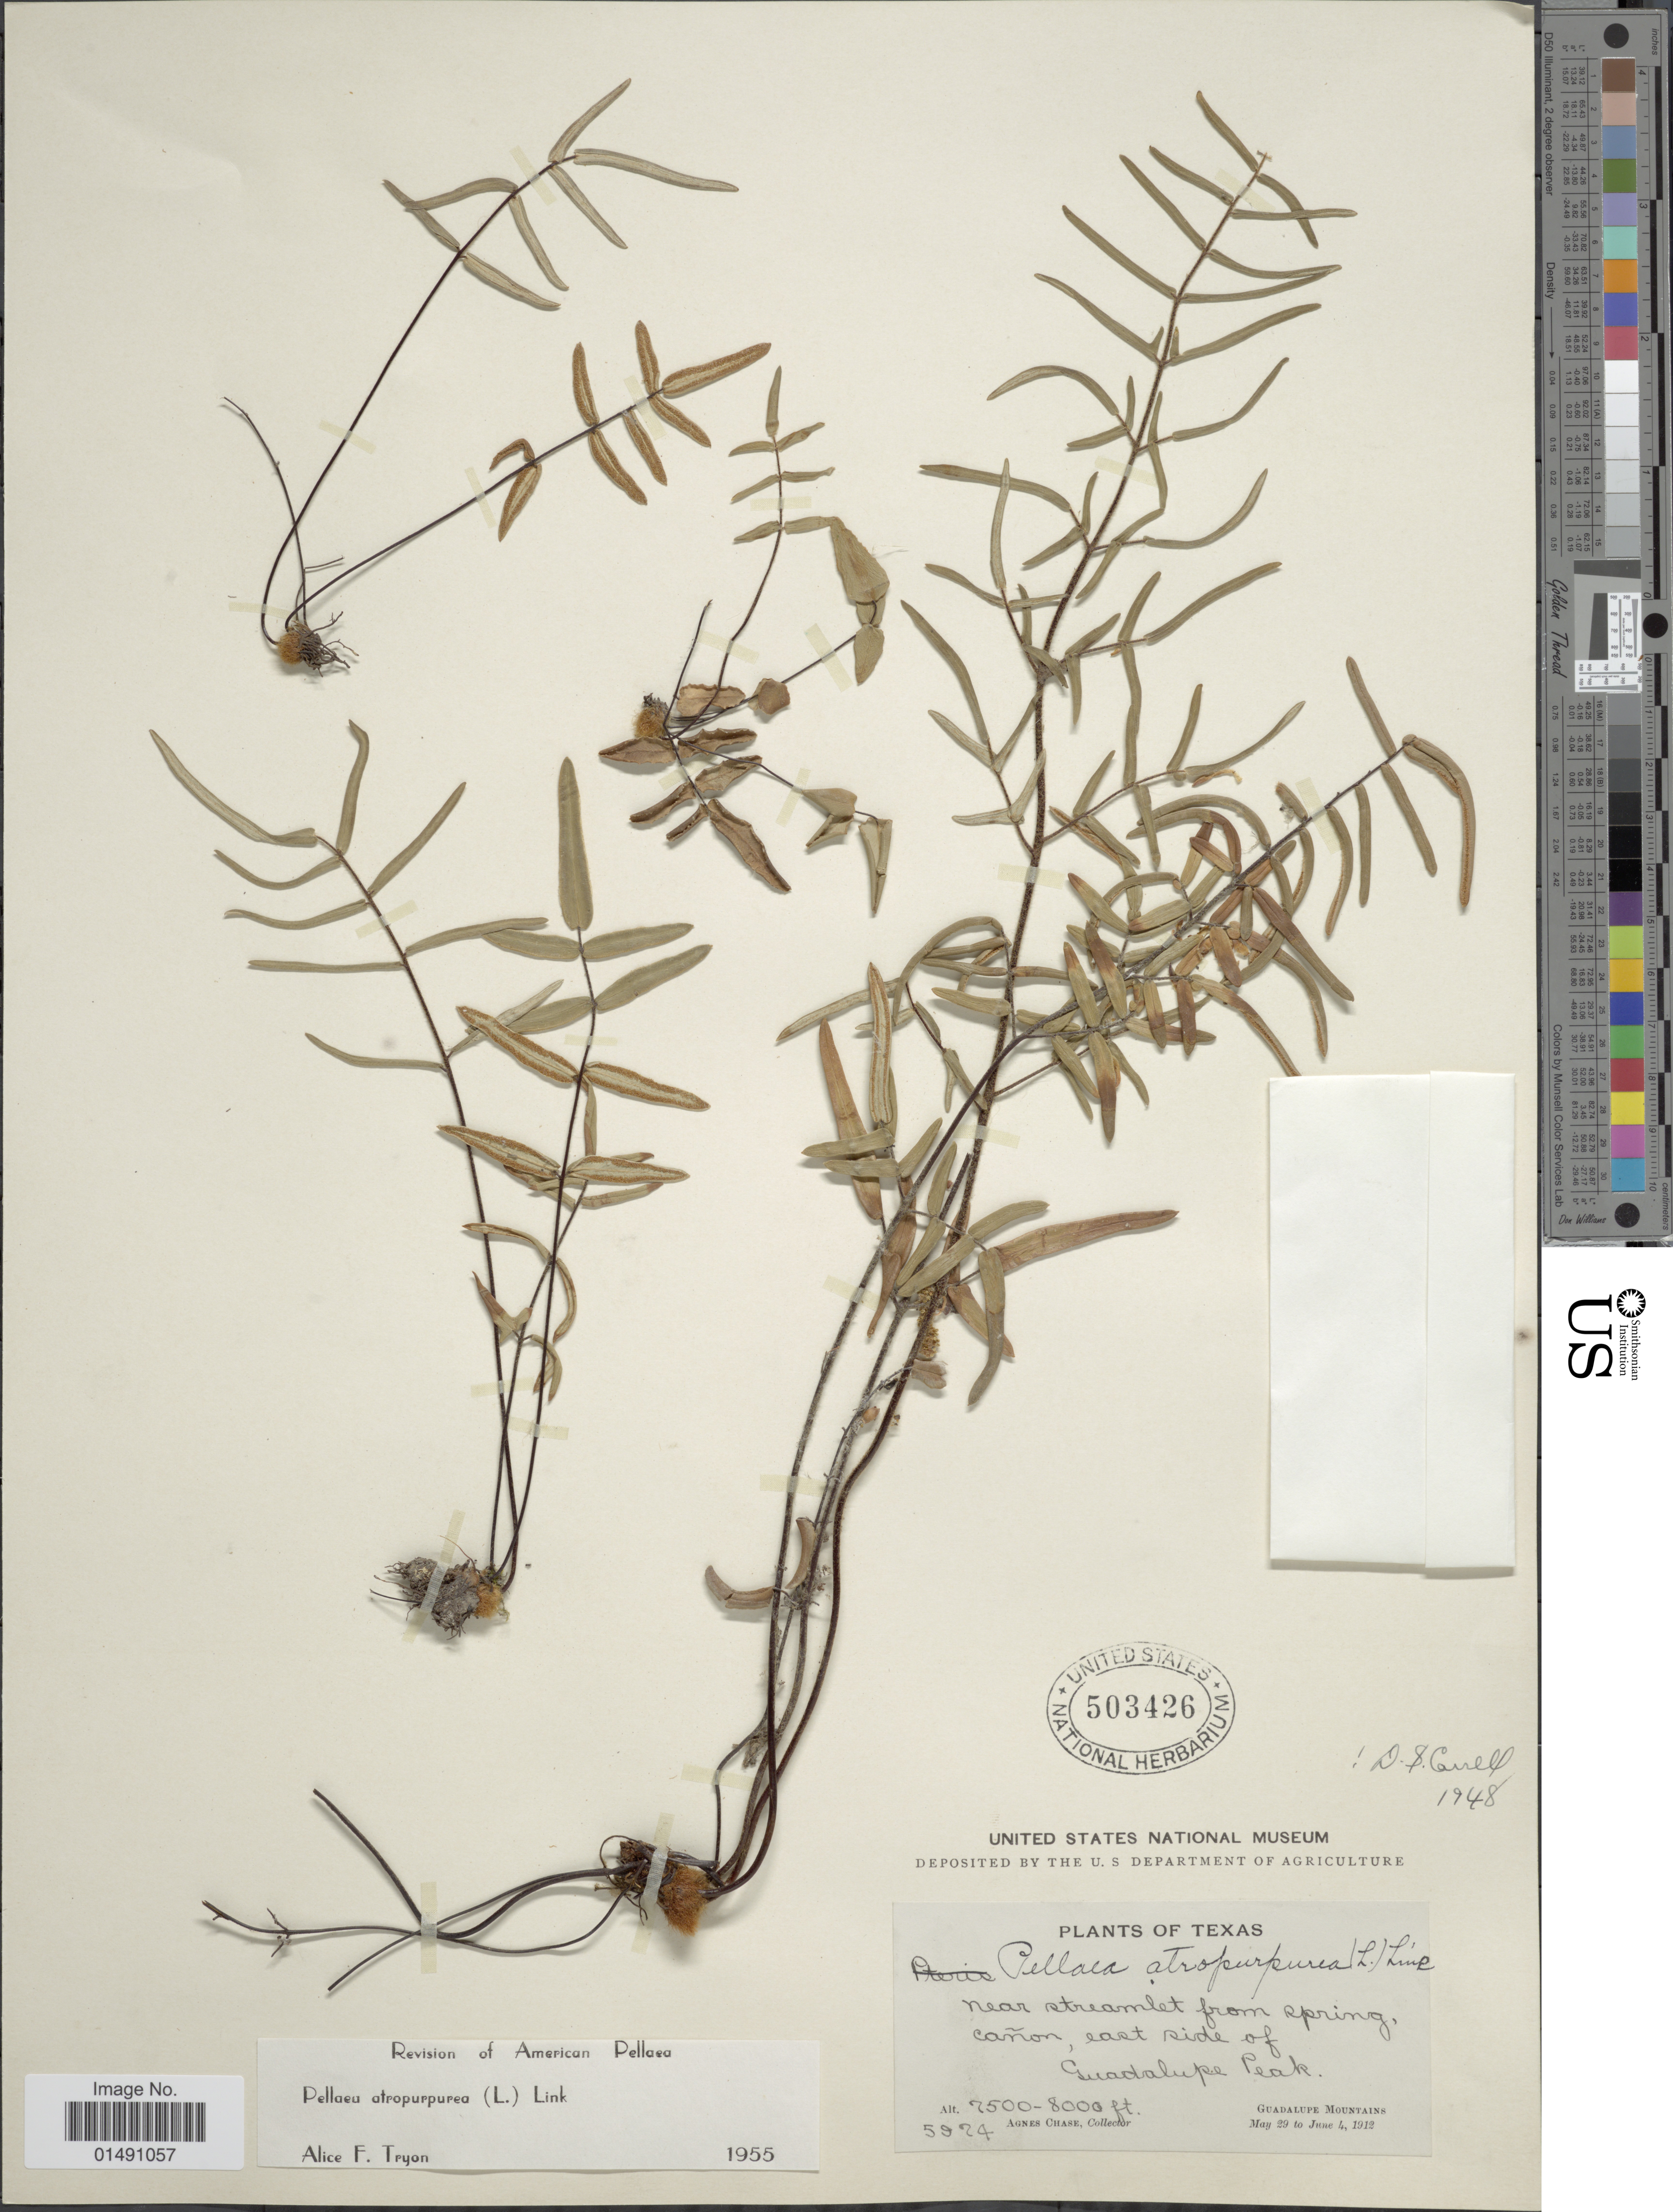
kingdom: Plantae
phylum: Tracheophyta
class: Polypodiopsida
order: Polypodiales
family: Pteridaceae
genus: Pellaea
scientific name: Pellaea atropurpurea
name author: (L.) Link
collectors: A. Chase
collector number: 5924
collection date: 1912-05-29/1912-06-04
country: United States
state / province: Texas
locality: Near streamlet from spring cañon, east side of Guadalupe Peak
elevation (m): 2286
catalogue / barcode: US 503426